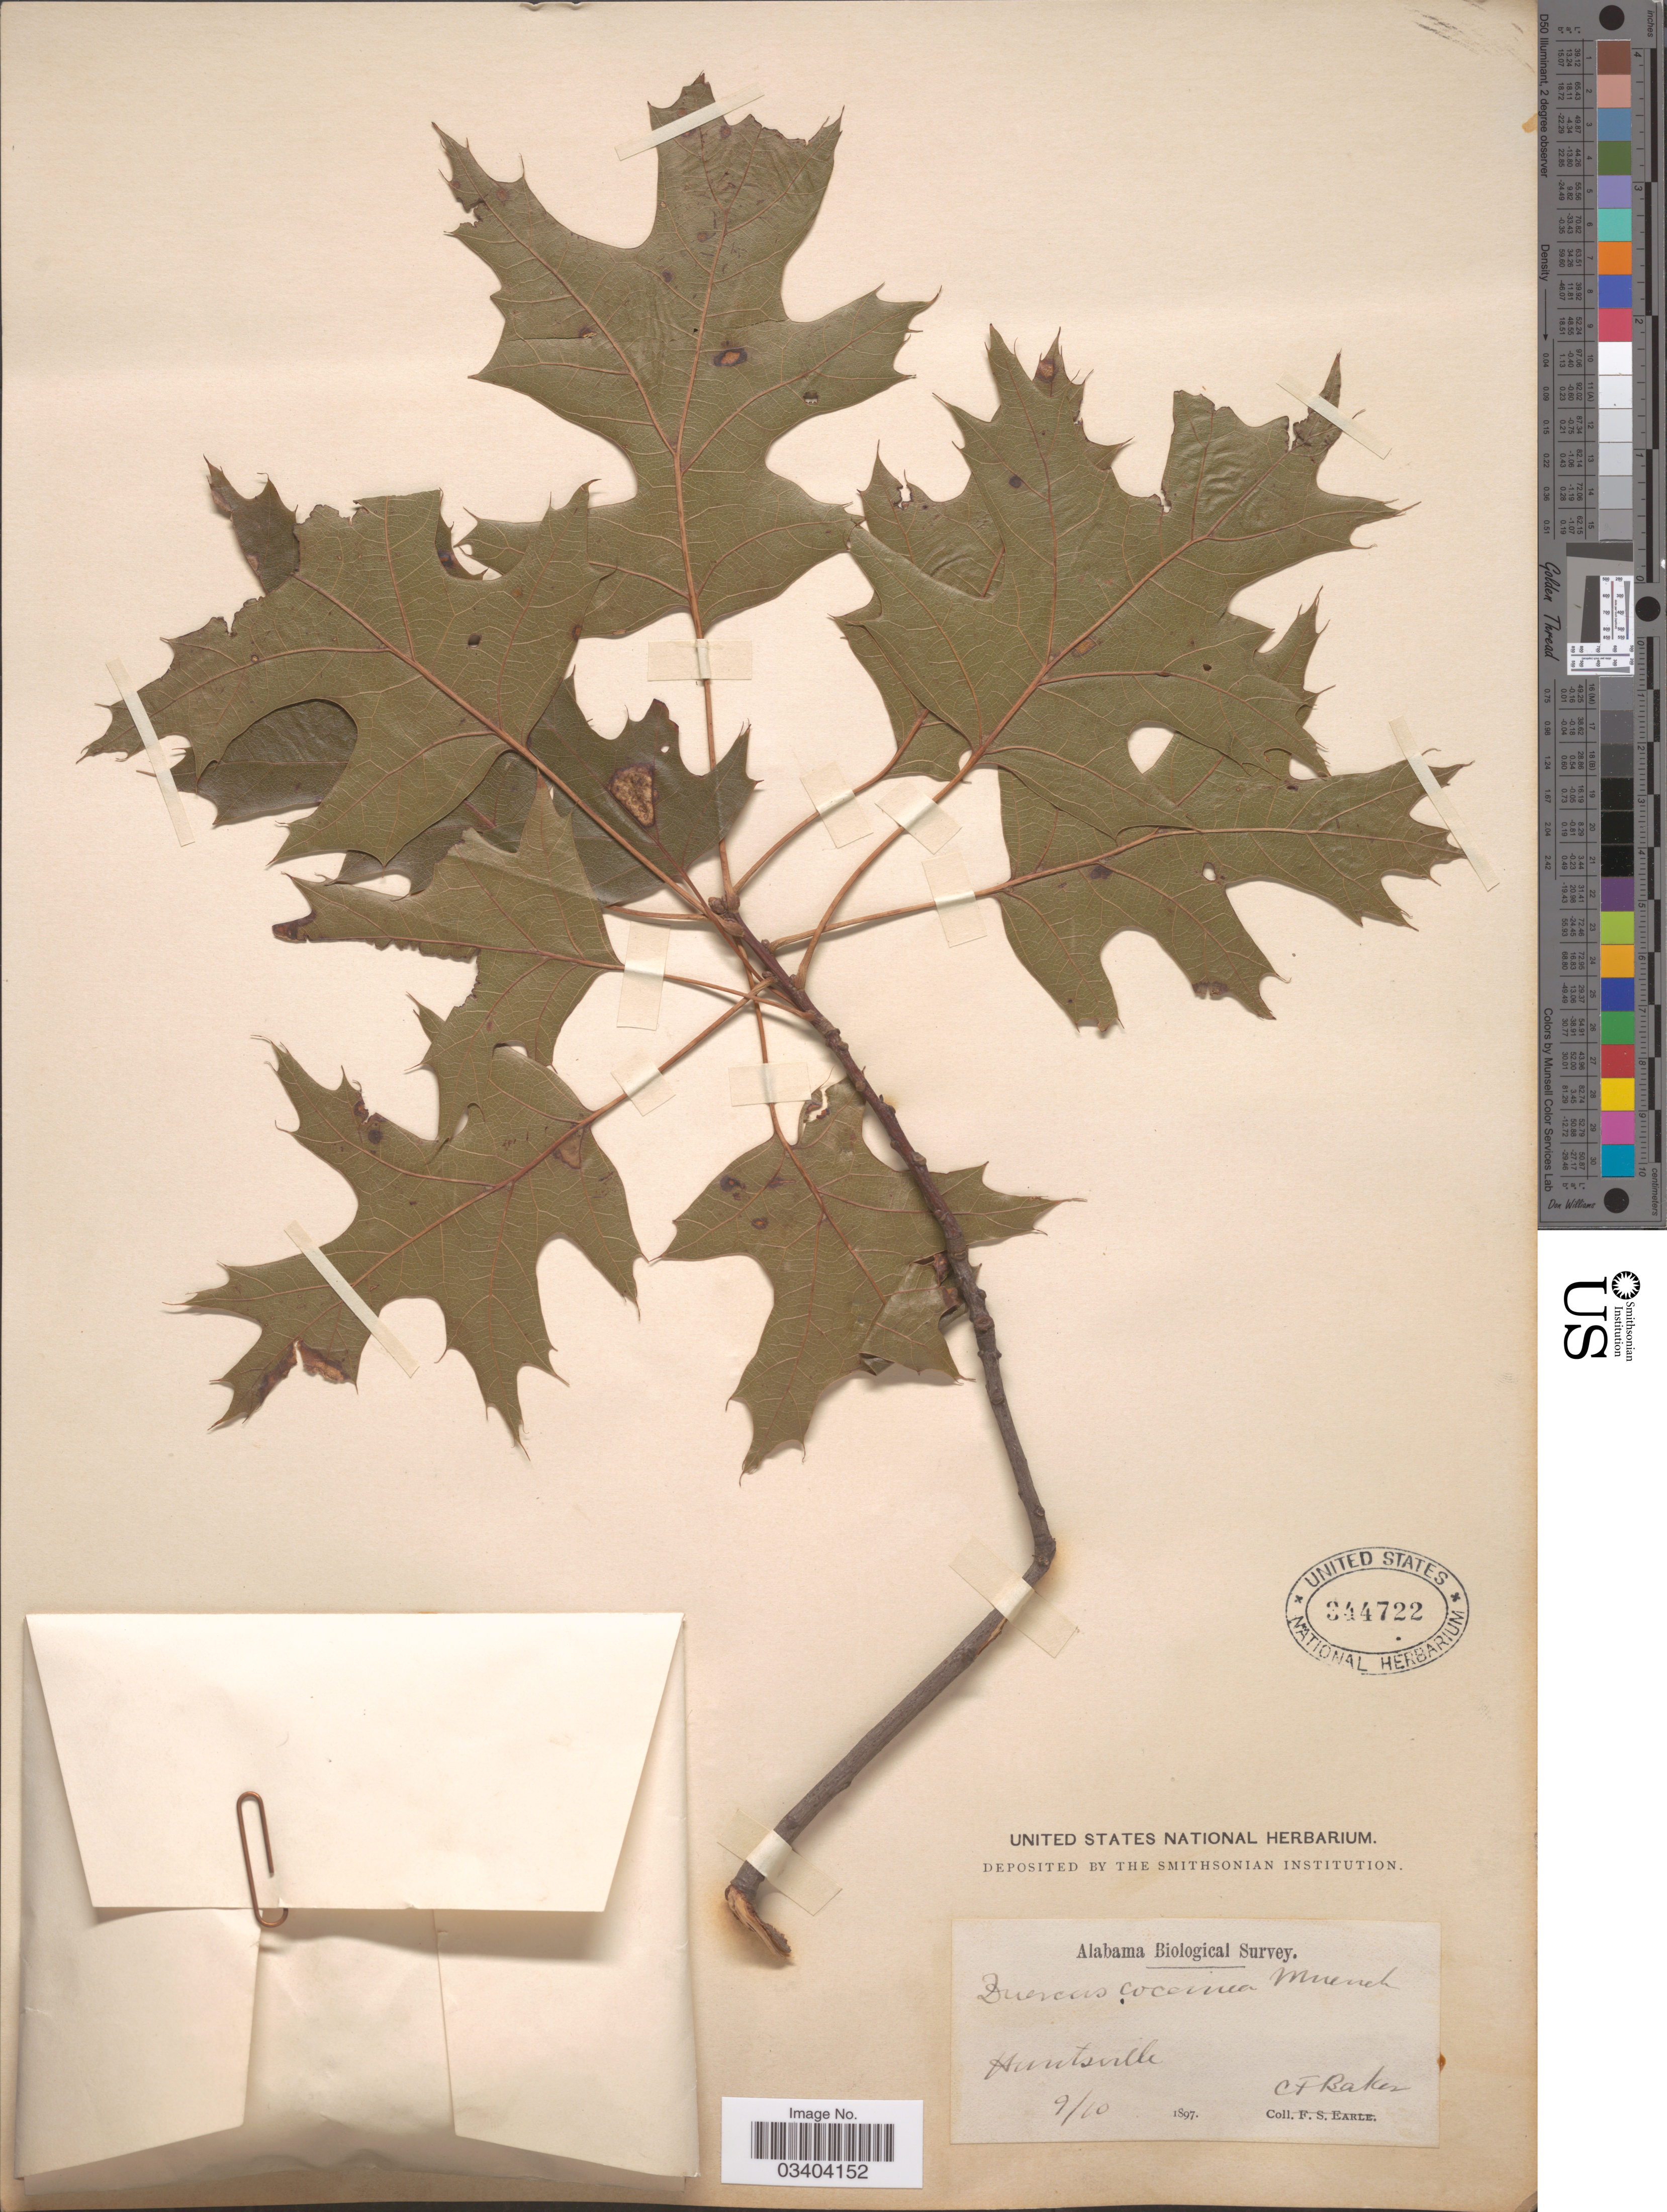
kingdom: Plantae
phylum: Tracheophyta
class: Magnoliopsida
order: Fagales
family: Fagaceae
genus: Quercus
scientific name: Quercus coccinea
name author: Münchh.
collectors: C. F. Baker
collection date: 1897-10-09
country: United States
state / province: Alabama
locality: Huntsville.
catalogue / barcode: US 344722